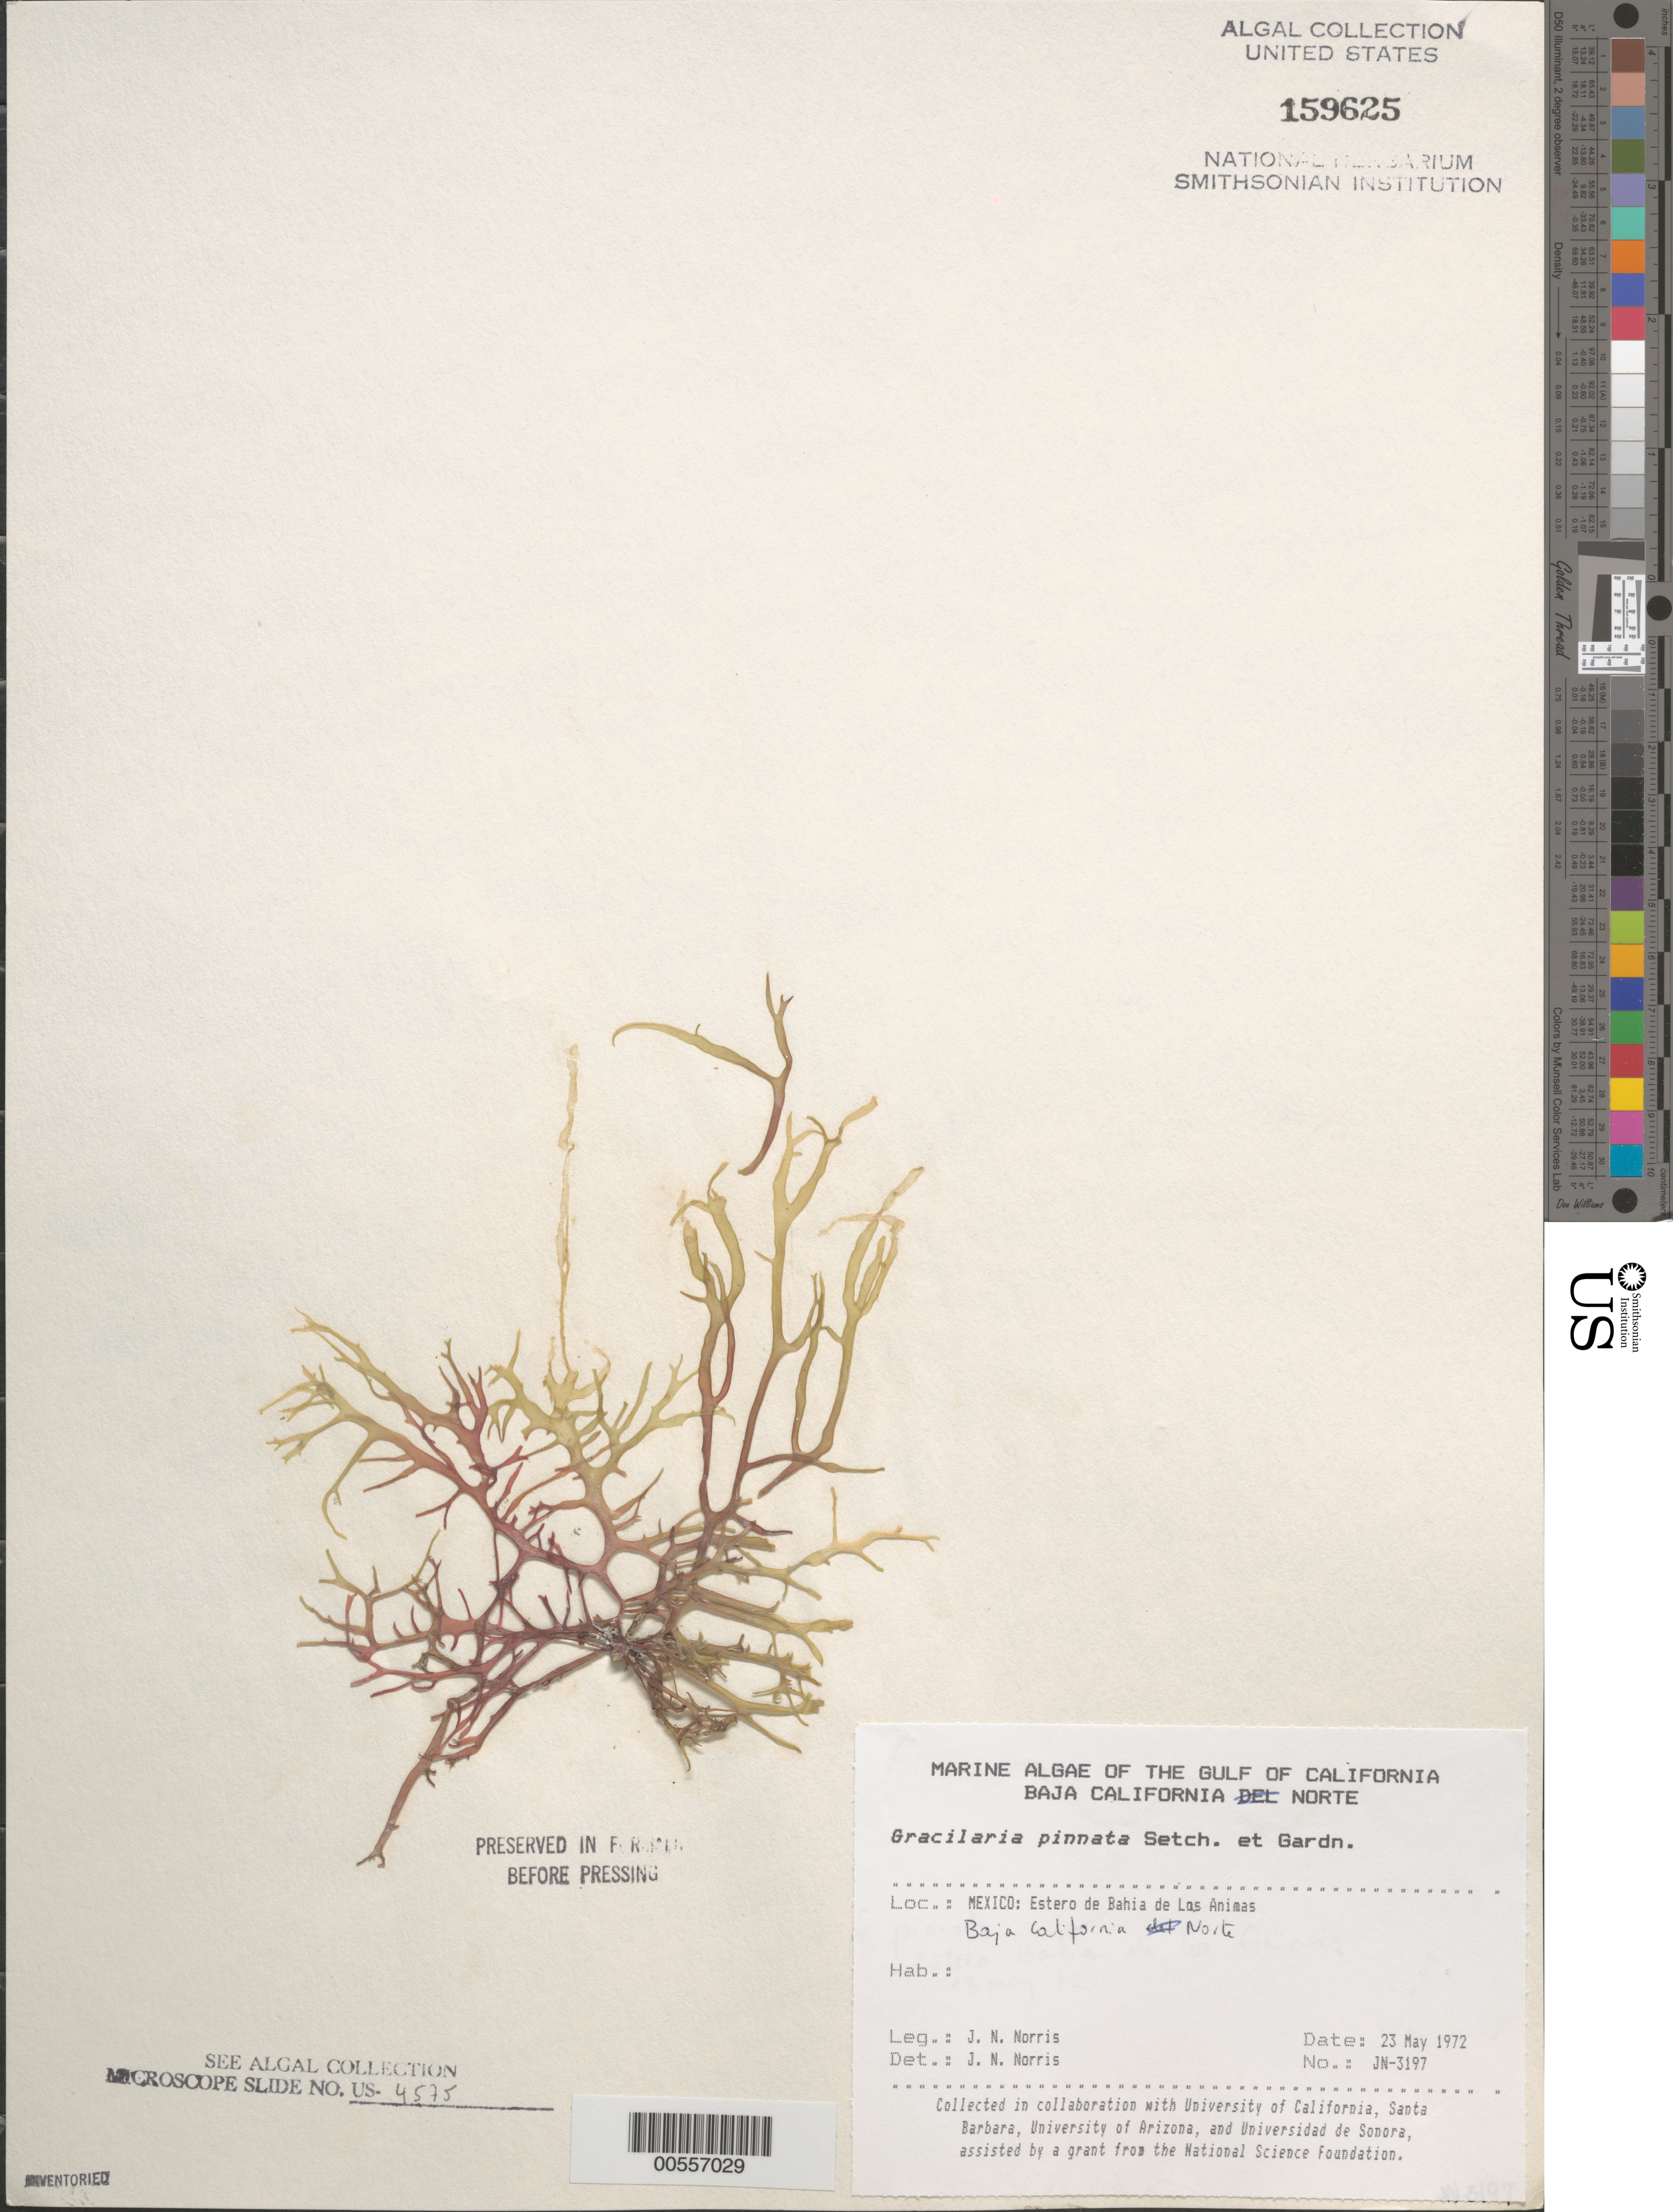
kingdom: Plantae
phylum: Rhodophyta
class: Florideophyceae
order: Gracilariales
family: Gracilariaceae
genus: Gracilaria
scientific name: Gracilaria pinnata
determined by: Norris, James N.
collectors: J. N. Norris & K. E. Bucher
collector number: JN-3197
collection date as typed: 23 May 1972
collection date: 1972-05-23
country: Mexico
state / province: Baja California Norte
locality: Estero de Bahia de las Animas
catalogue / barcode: US 159625